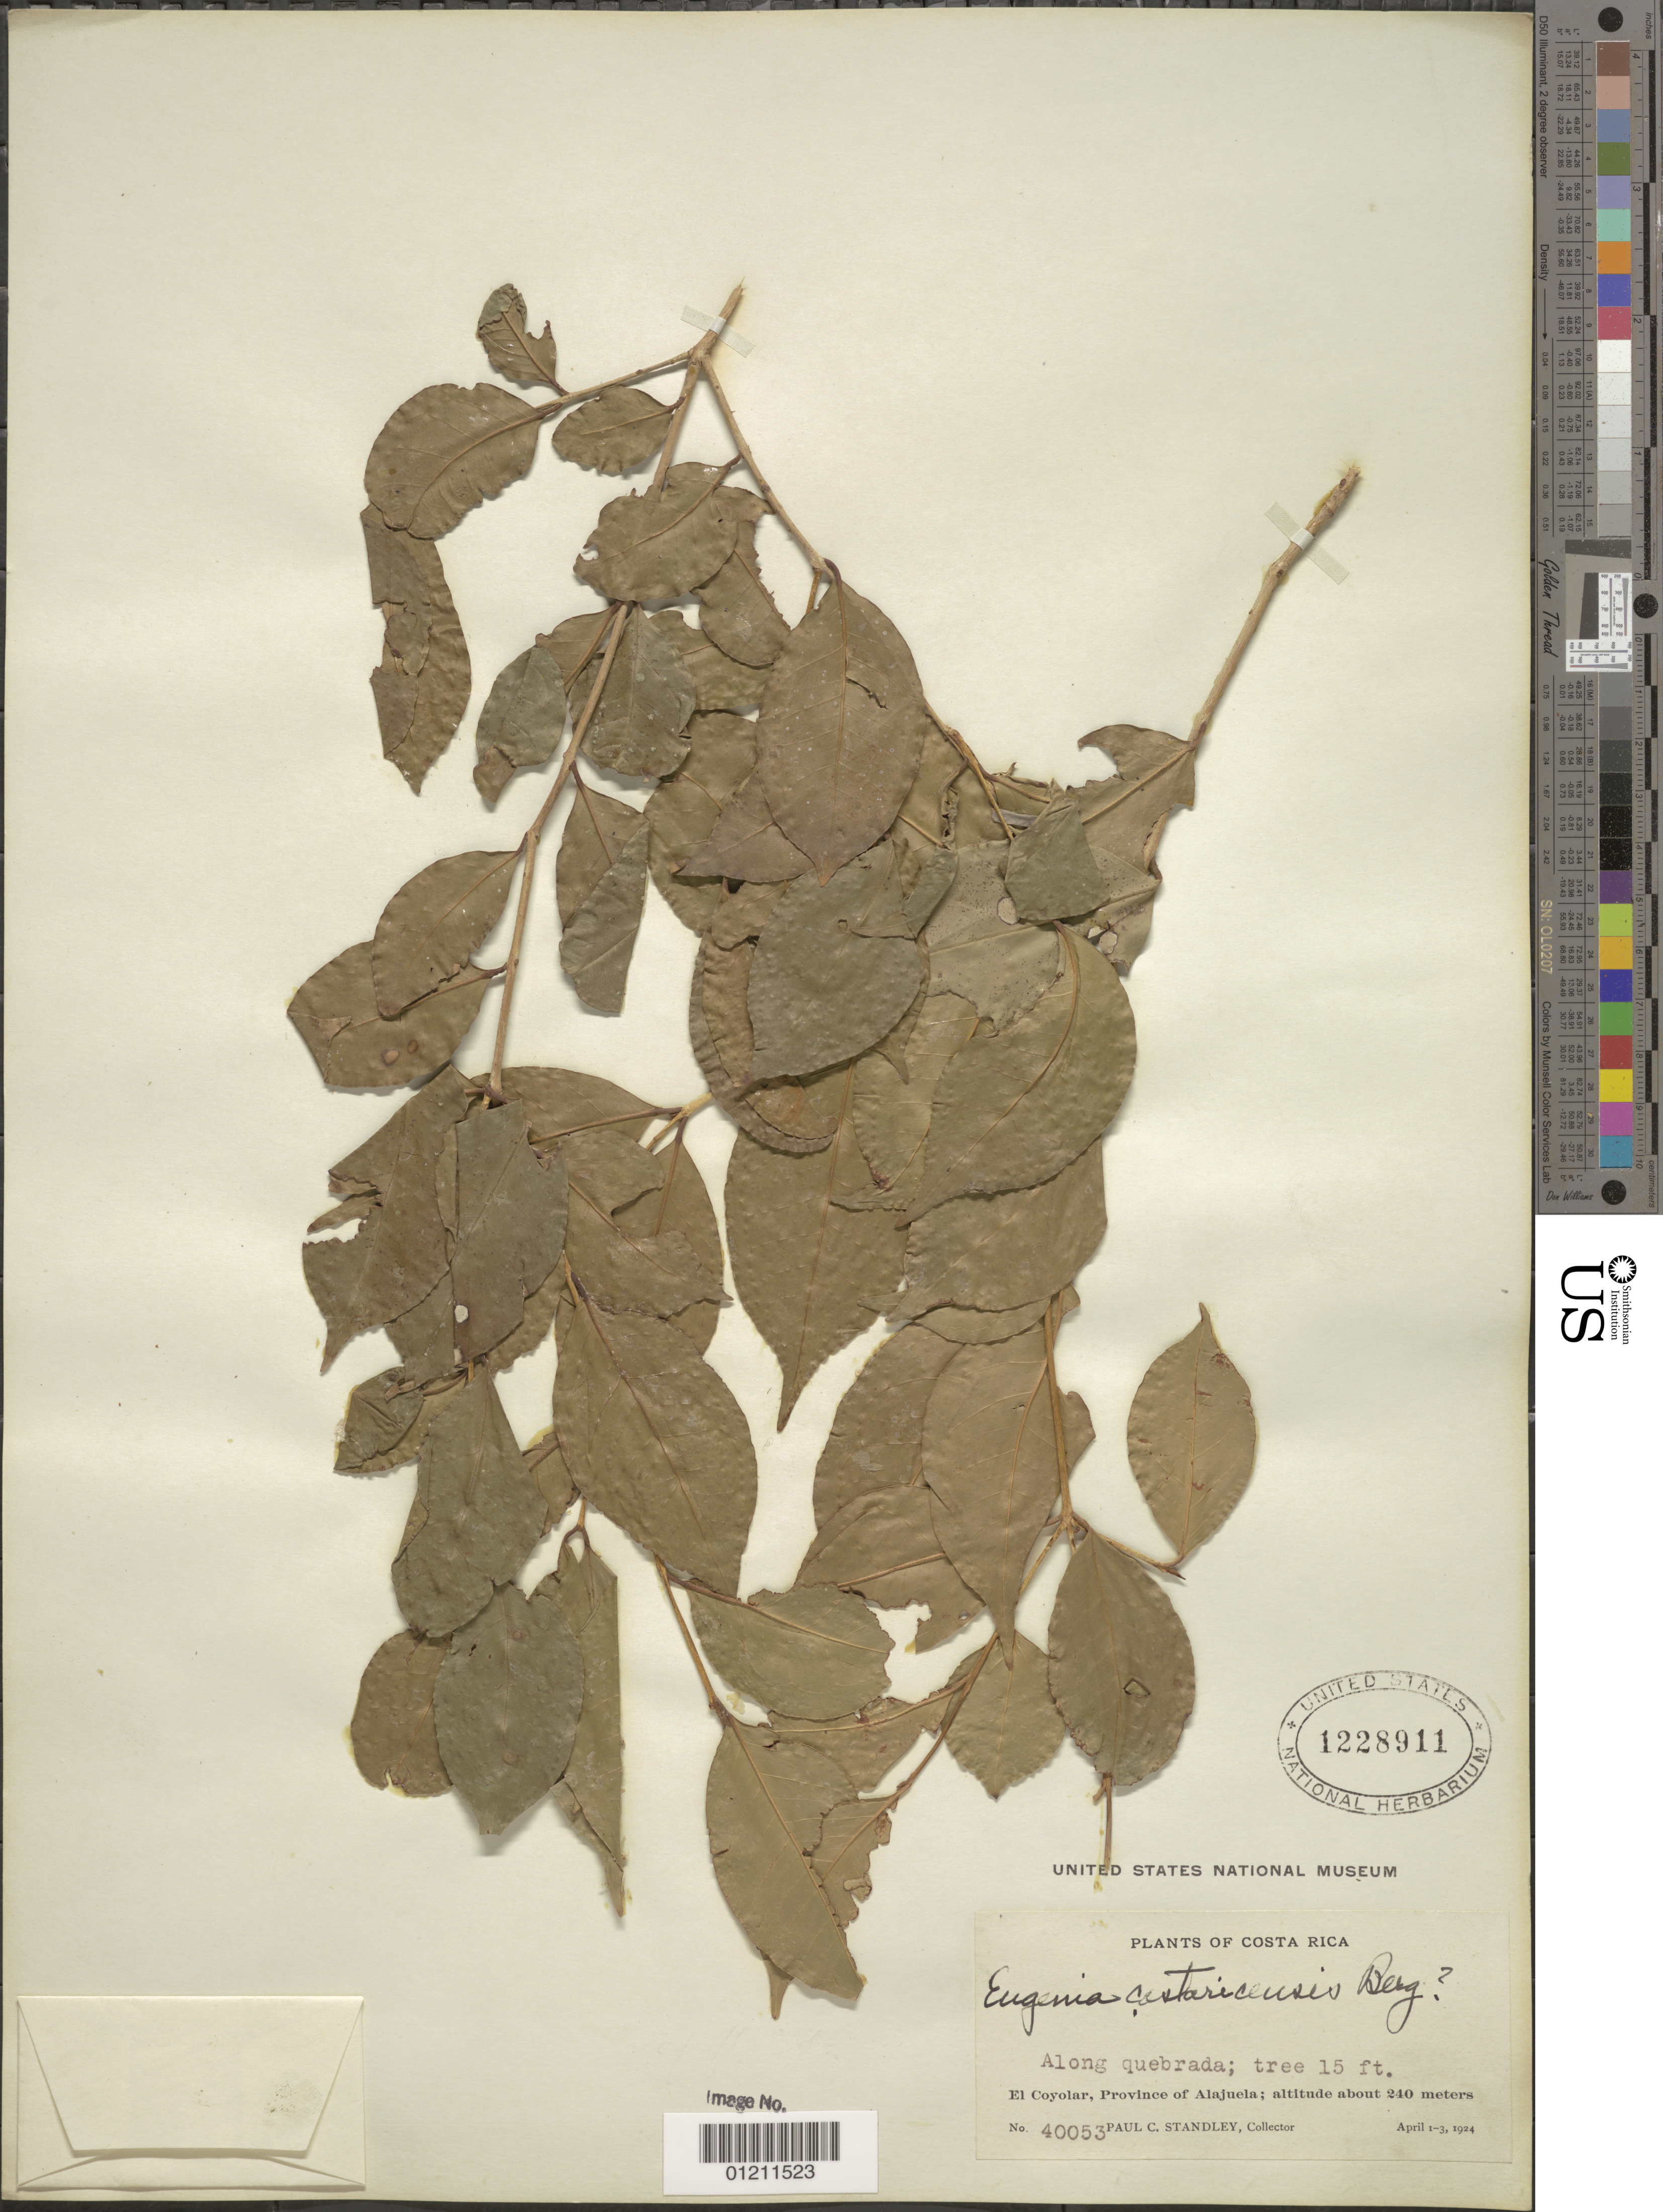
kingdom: Plantae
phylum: Tracheophyta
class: Magnoliopsida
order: Myrtales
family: Myrtaceae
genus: Eugenia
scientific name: Eugenia oerstediana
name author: O. Berg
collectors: P. C. Standley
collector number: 40053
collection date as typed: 01 Apr 1924 to 03 Apr 1924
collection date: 1924-04-01/1924-04-03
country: Costa Rica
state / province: Alajuela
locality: El Coyolar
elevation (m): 240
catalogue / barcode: US 1228911